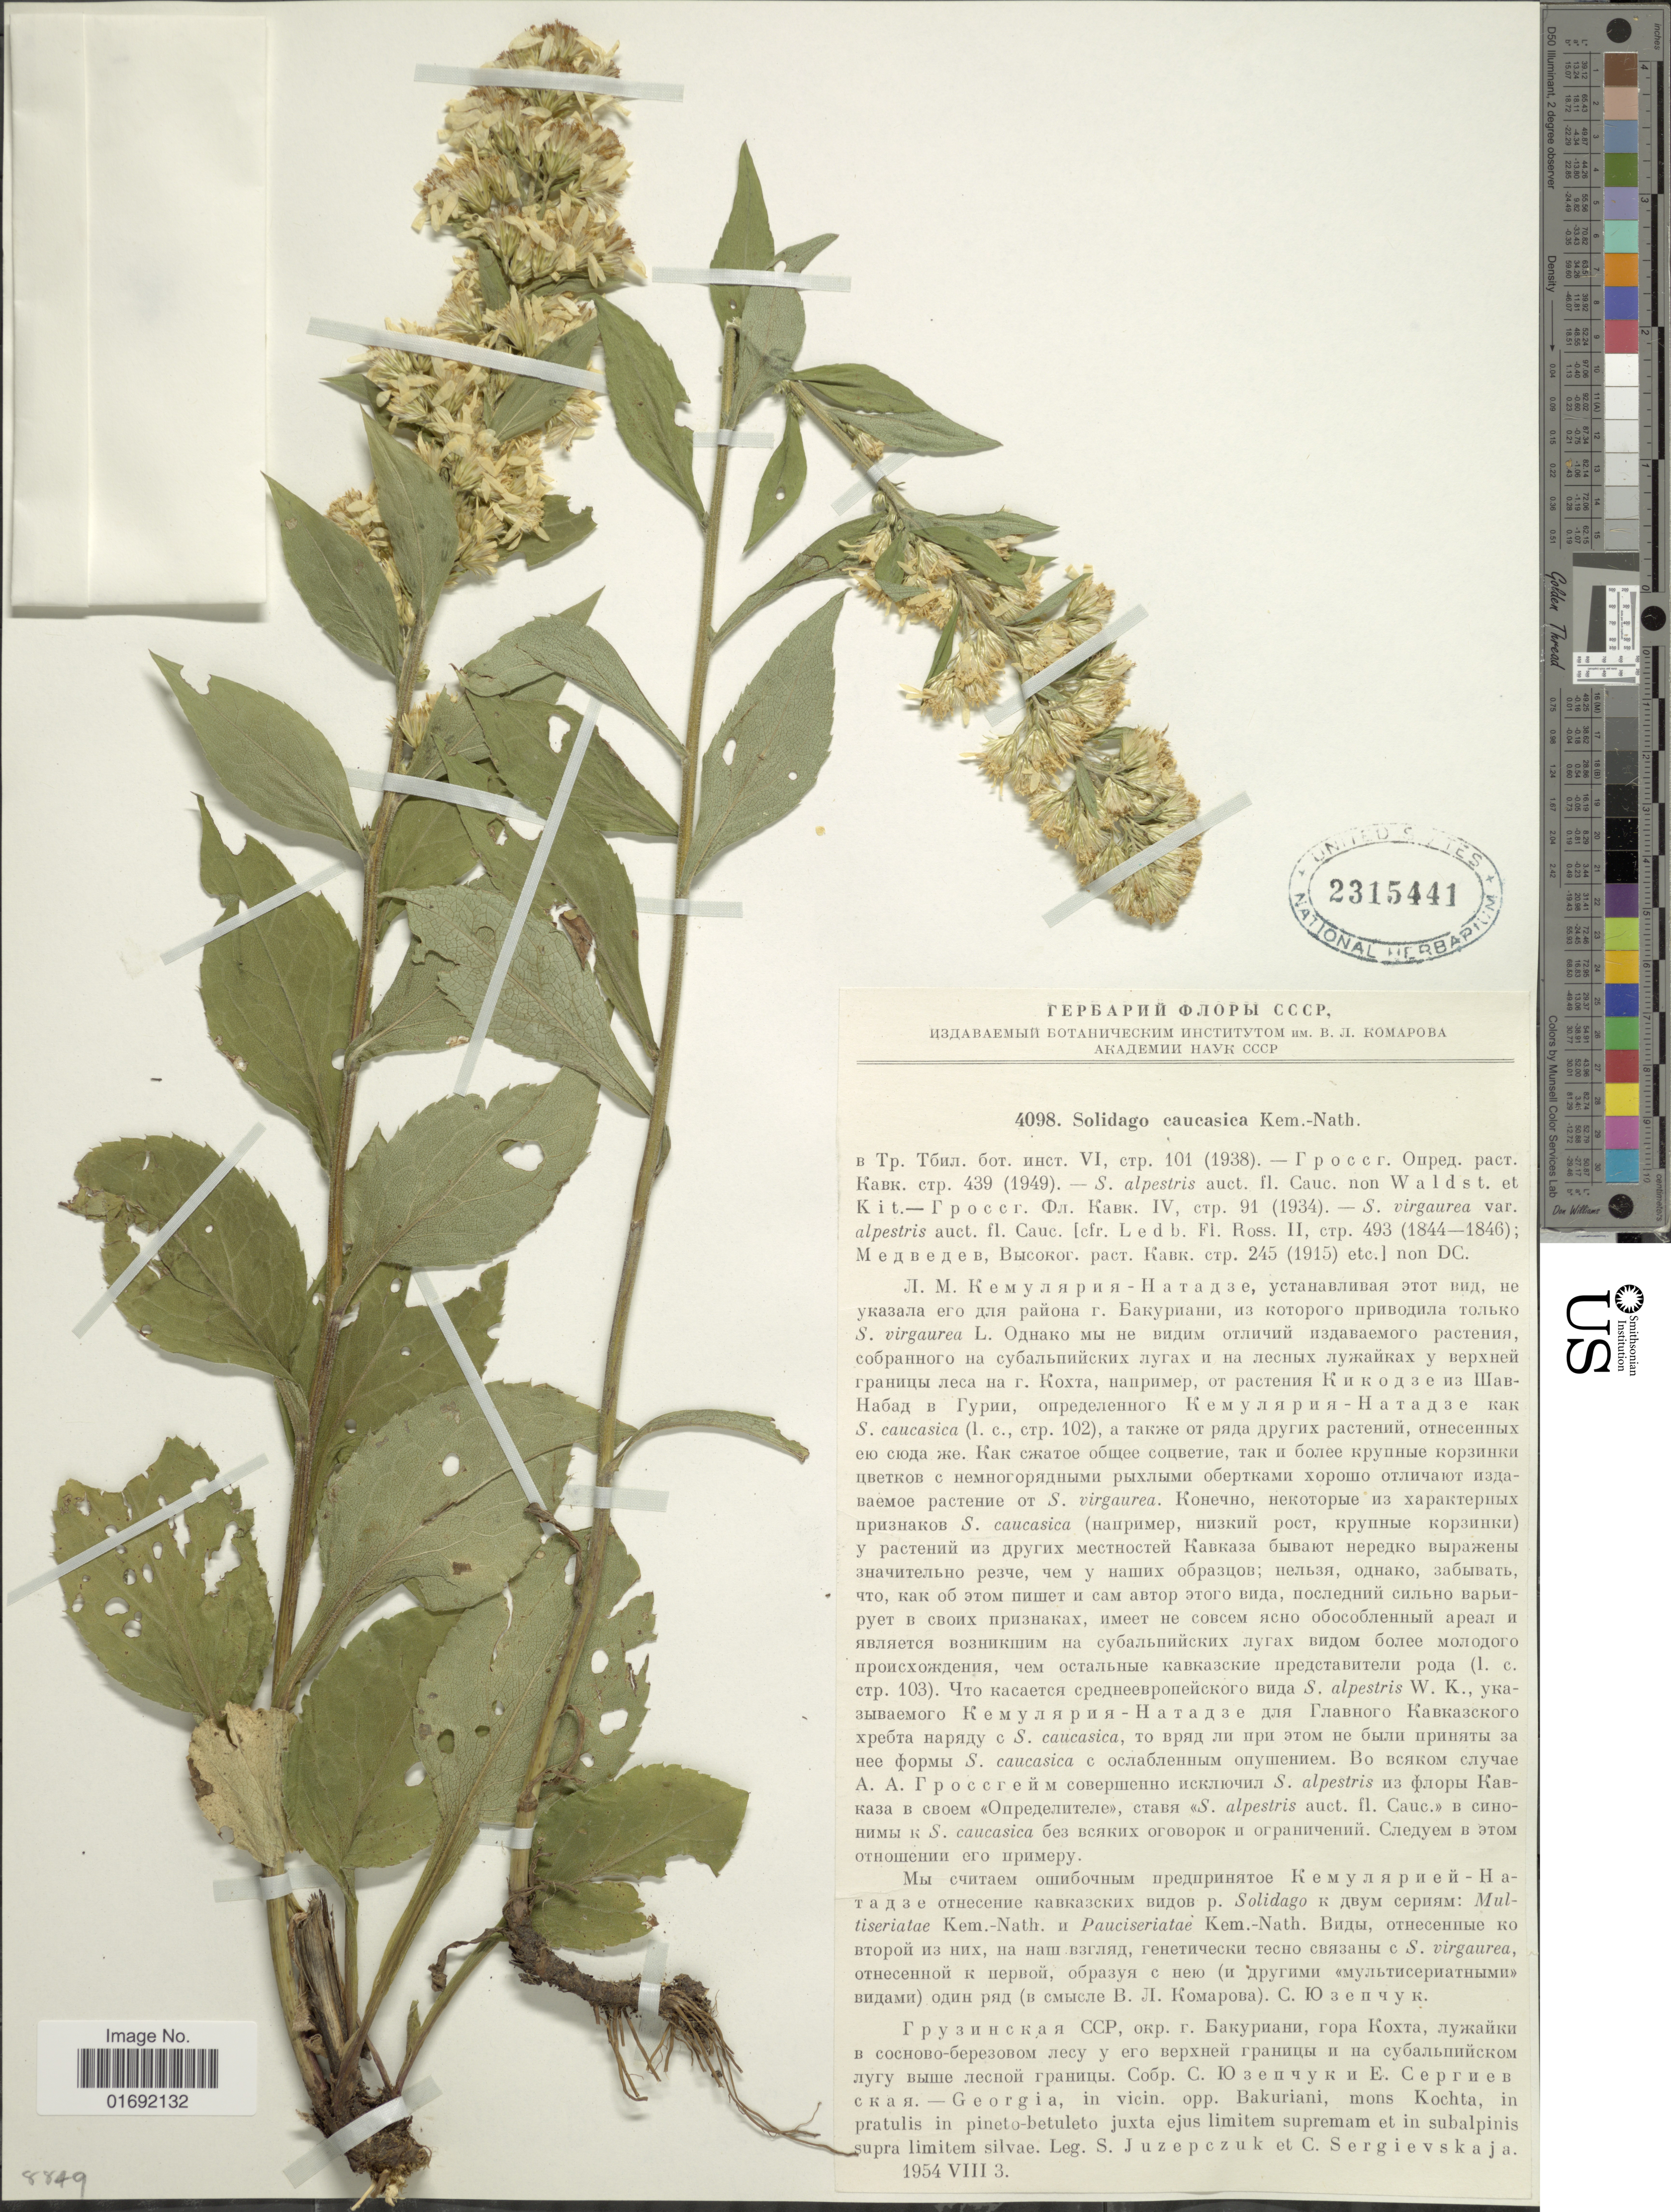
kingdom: Plantae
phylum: Tracheophyta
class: Magnoliopsida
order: Asterales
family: Asteraceae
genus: Solidago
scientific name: Solidago caucasica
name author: Kem.-Nath.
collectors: S. V. Juzepczuk & C. Sergievskaja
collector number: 4098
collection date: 1954-08-03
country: Georgia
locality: Georgia, in vicin. opp. Bakuriani, mons Kochta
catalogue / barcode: US 2315441